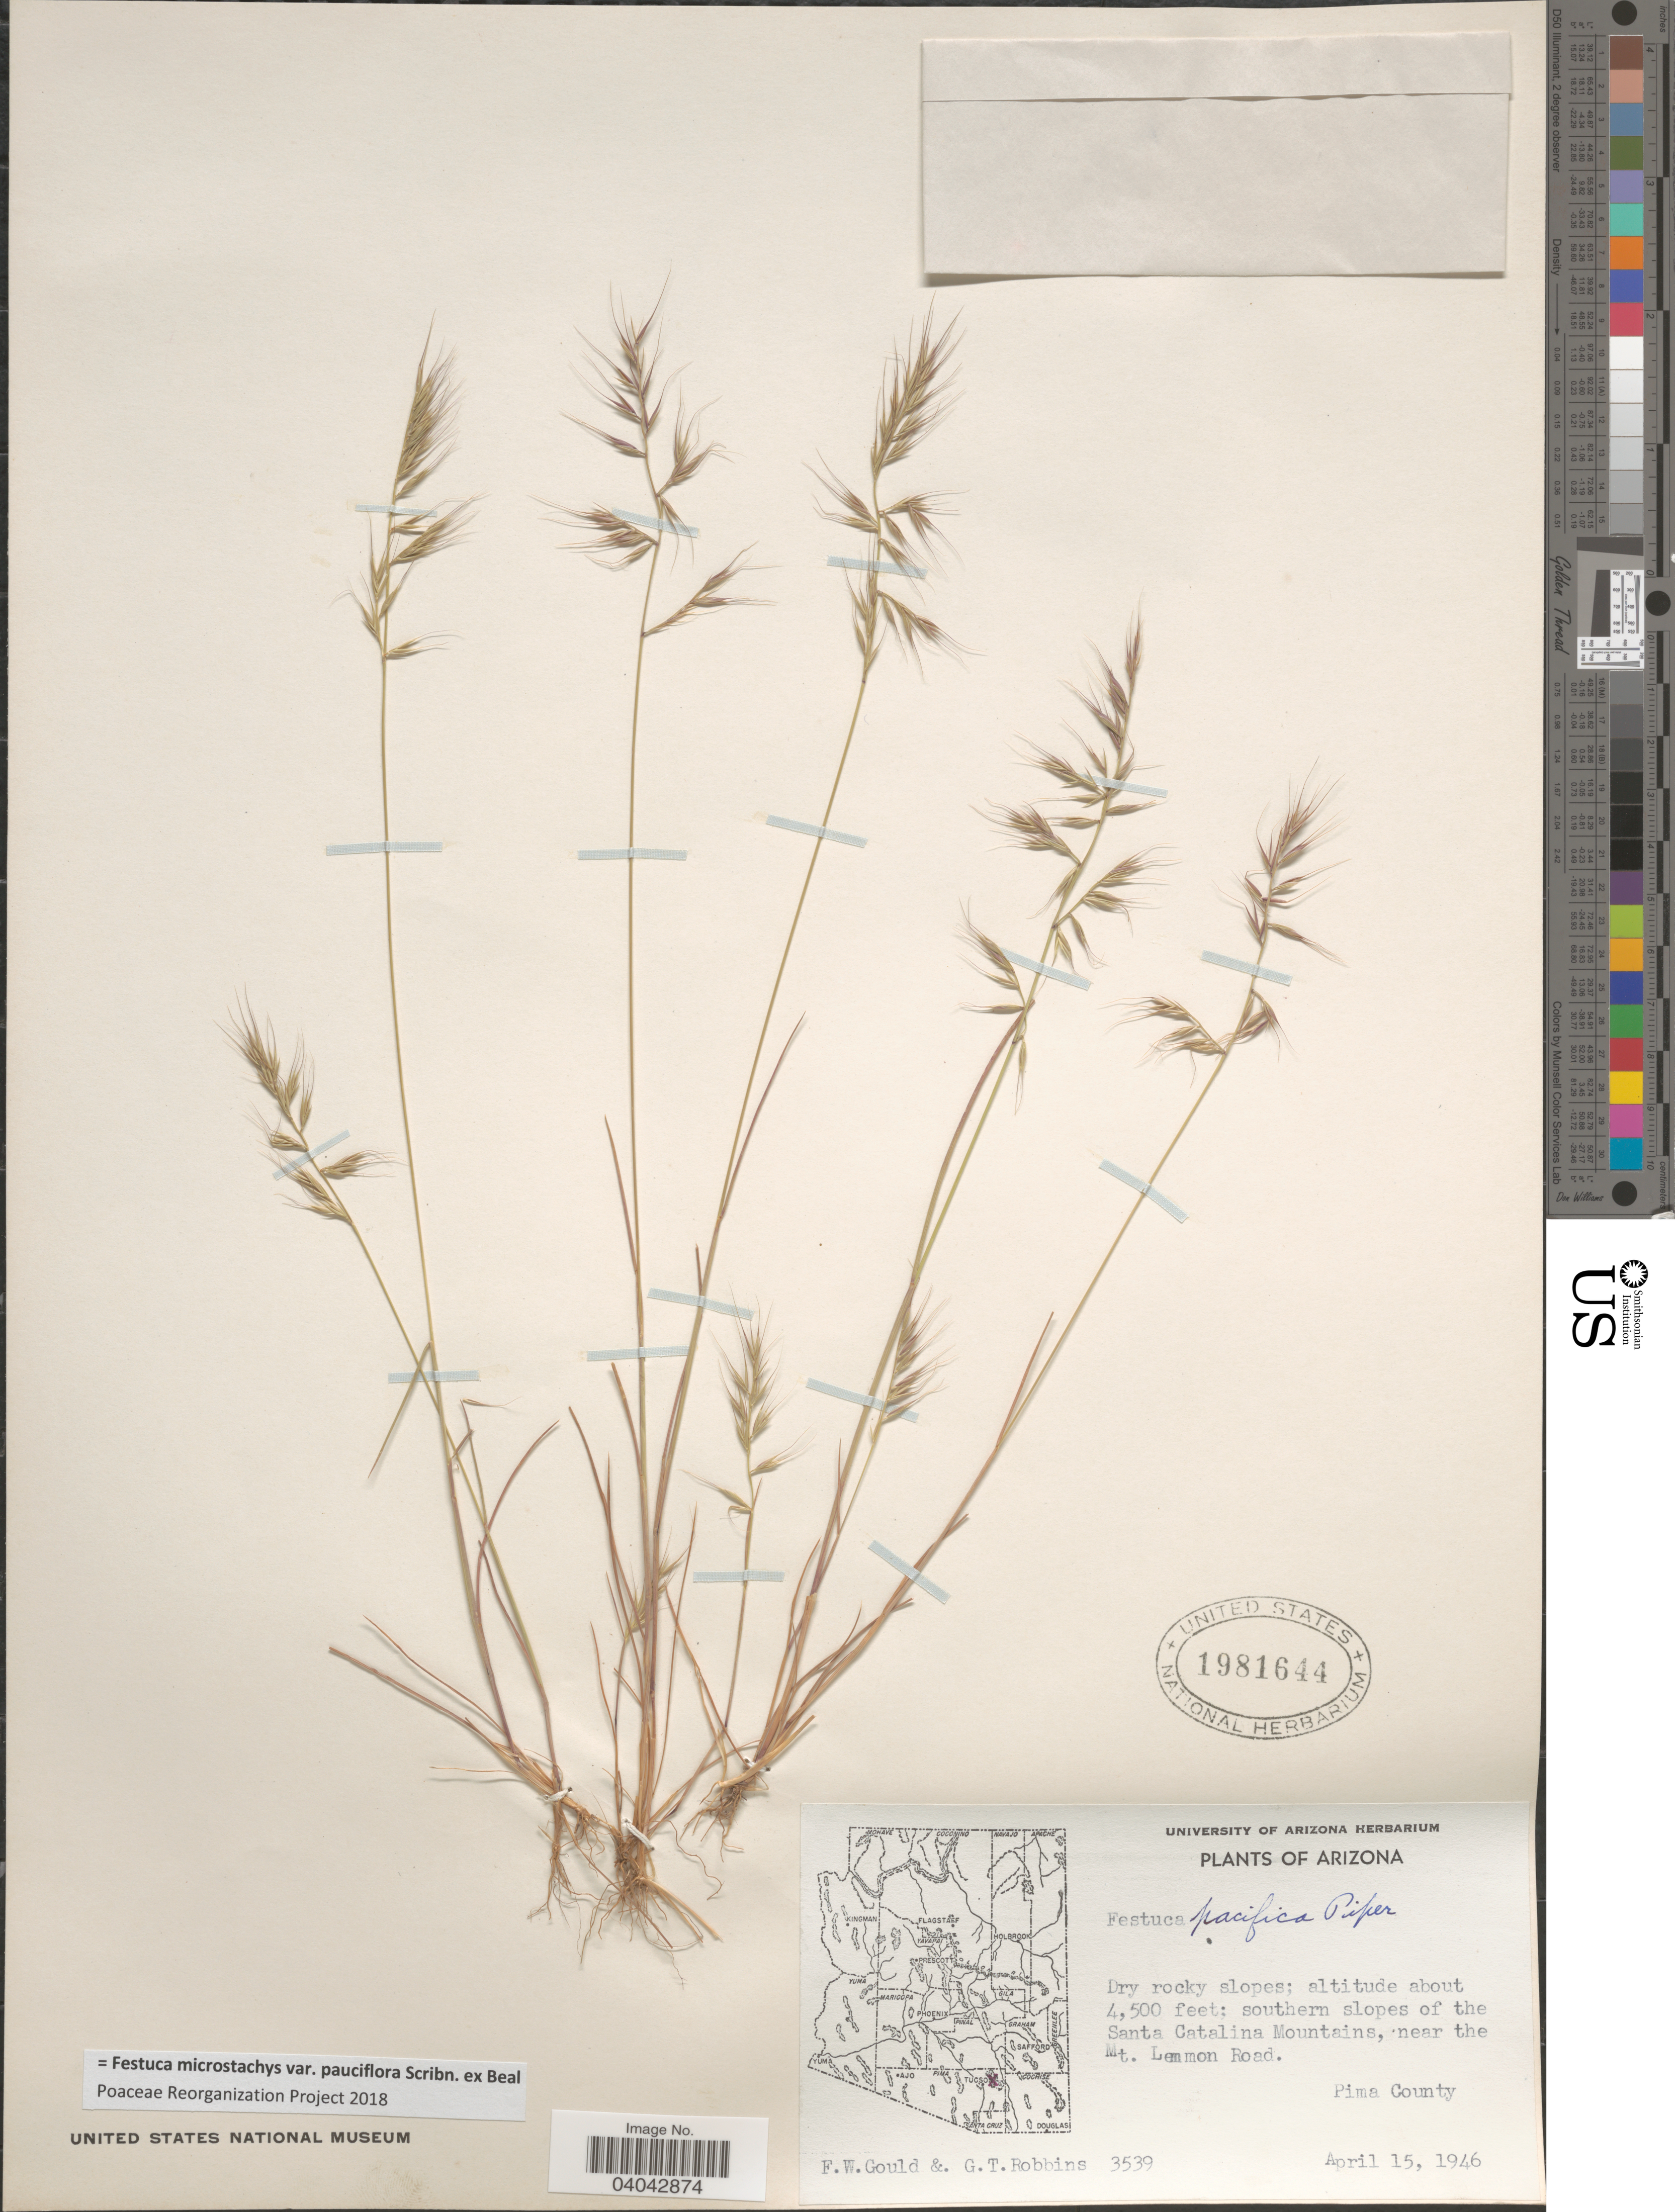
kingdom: Plantae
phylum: Tracheophyta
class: Liliopsida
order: Poales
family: Poaceae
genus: Festuca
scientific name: Festuca microstachys var. pauciflora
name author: Scribn. ex W.J. Beal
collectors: F. W. Gould & G. T. Robbins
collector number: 3539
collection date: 1946-04-15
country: United States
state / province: Arizona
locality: Southern slopes of the Santa Catalina Mountains, near the Mt. Lemmon Road. Pima County.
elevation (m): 1372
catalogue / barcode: US 1981644